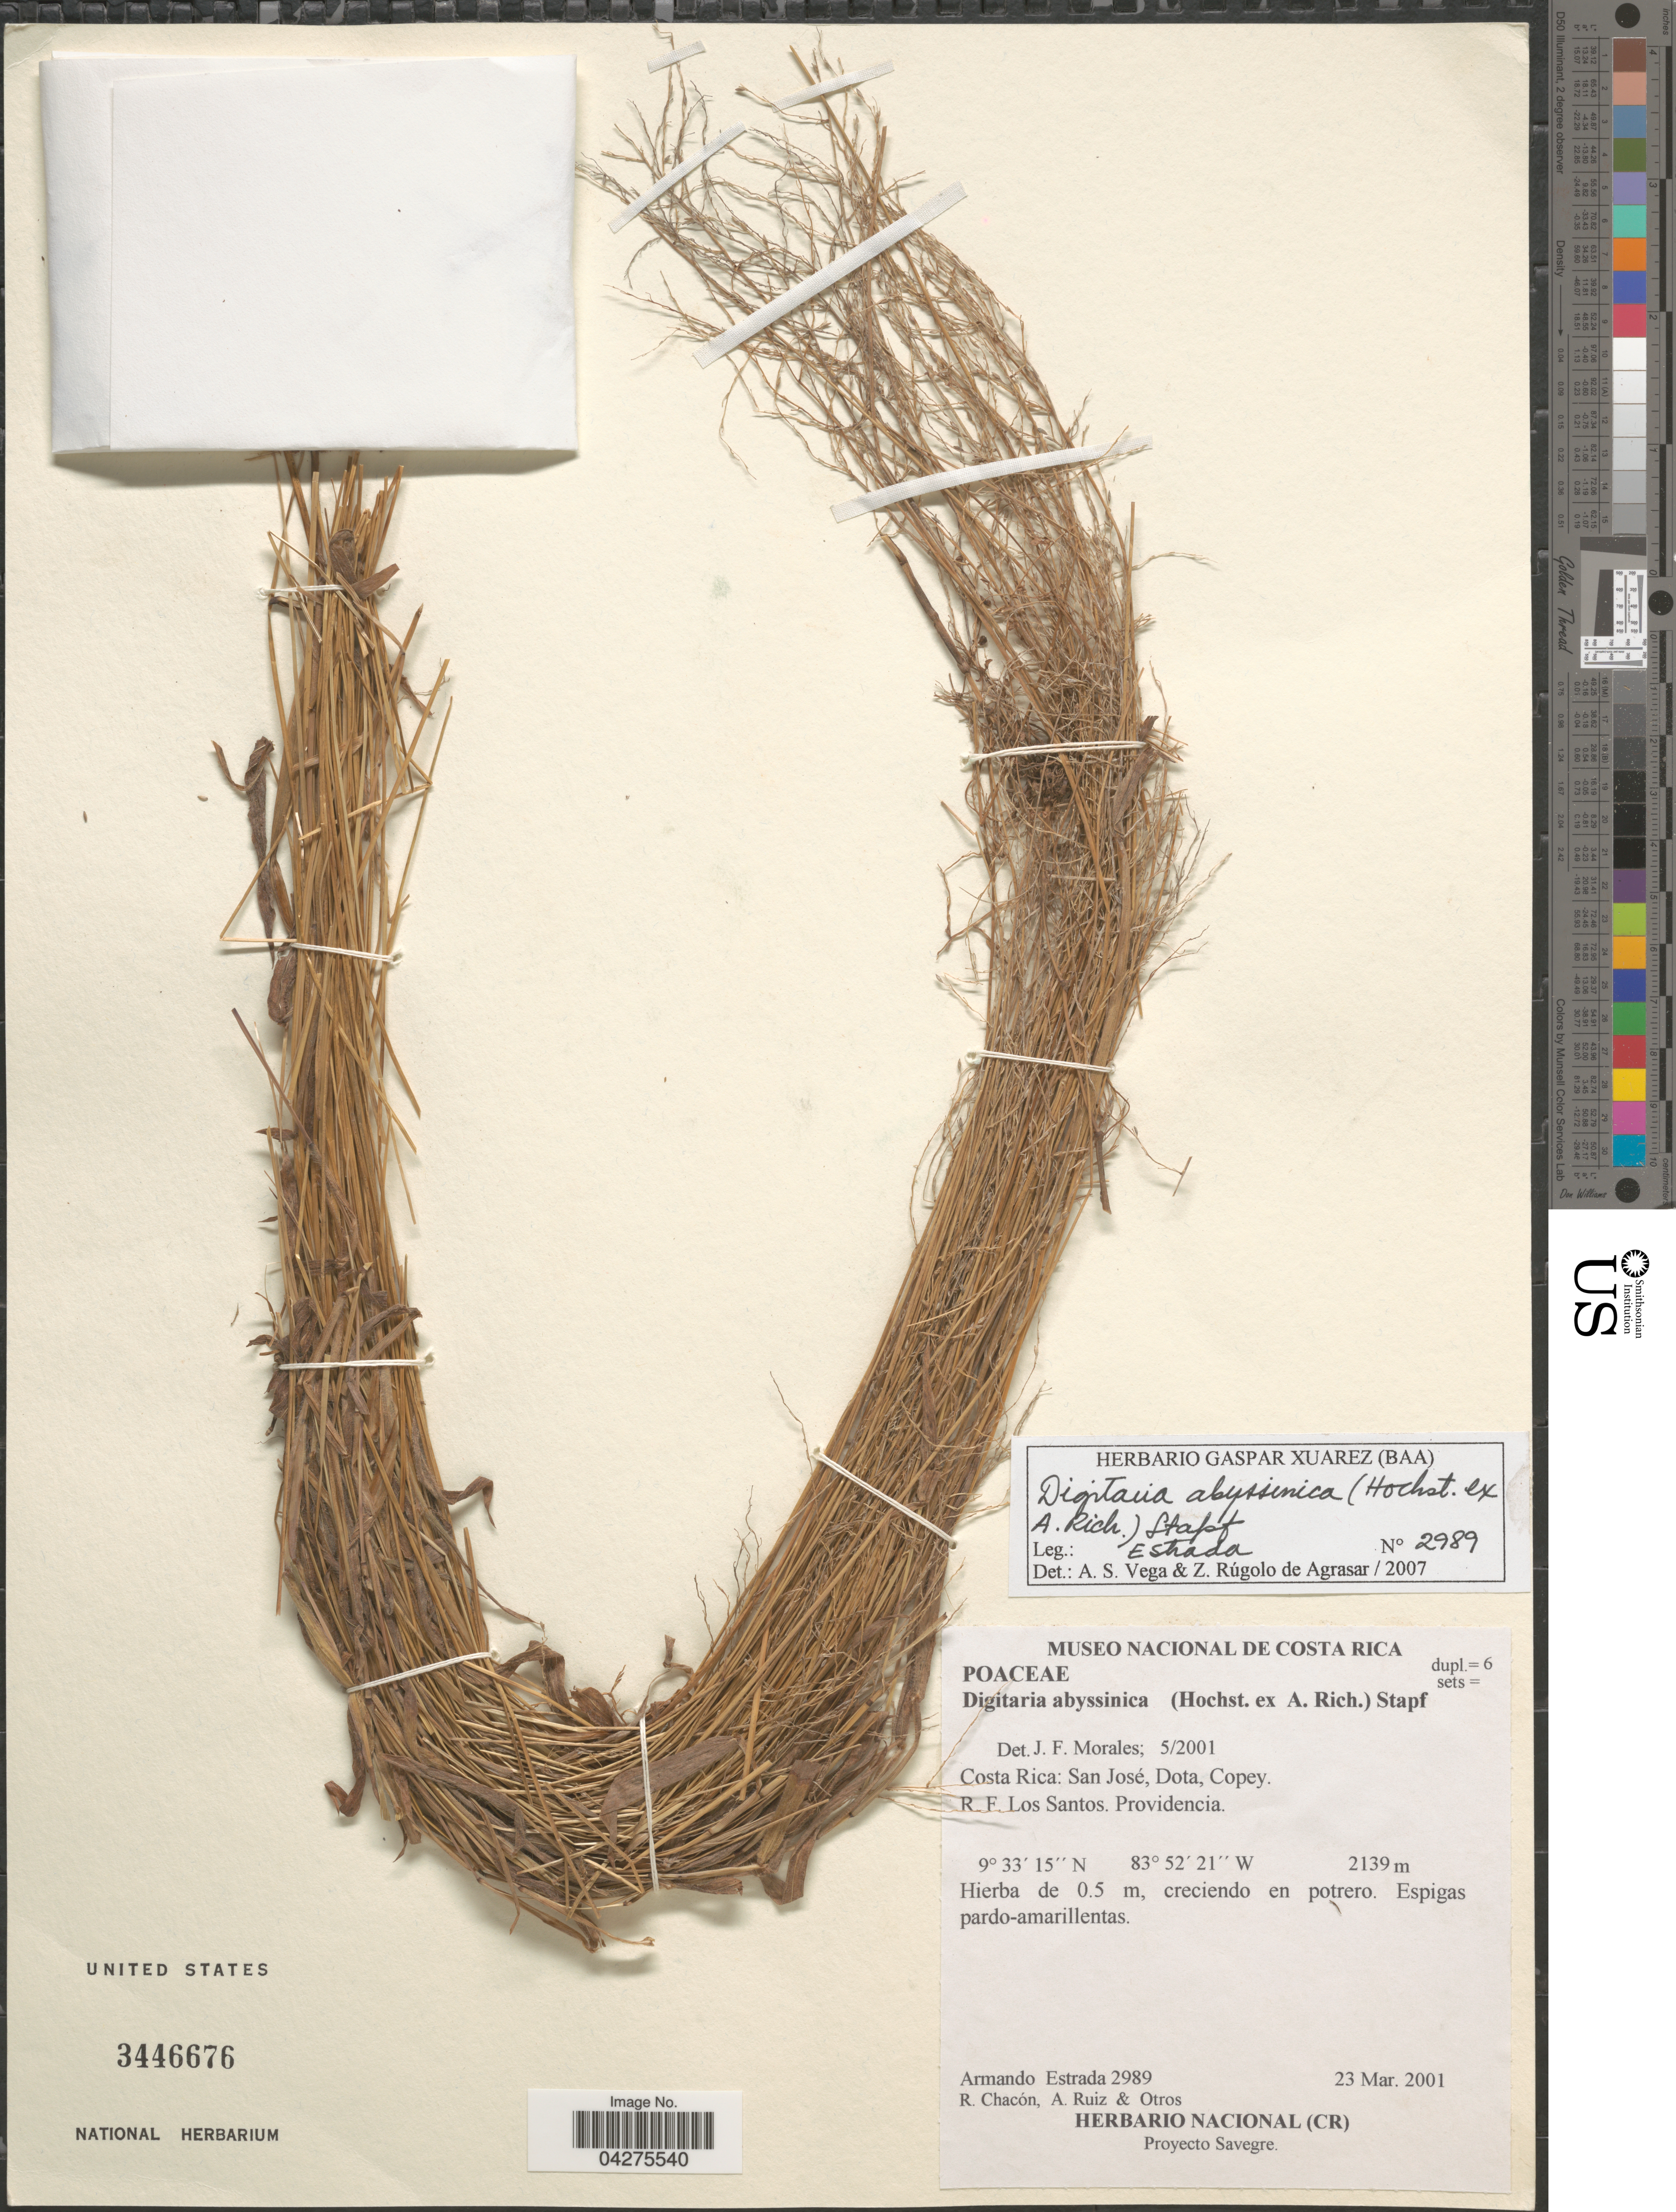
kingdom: Plantae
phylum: Tracheophyta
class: Liliopsida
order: Poales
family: Poaceae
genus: Digitaria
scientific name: Digitaria abyssinica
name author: (Hochst. ex Rich.) Stapf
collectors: A. Estrada, R. Chacón, A. Ruiz & et al.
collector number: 2989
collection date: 2001-03-23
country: Costa Rica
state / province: San José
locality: Dota, Copey. R.F. Los Santos. Providencia.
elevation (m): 2139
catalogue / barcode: US 3446676